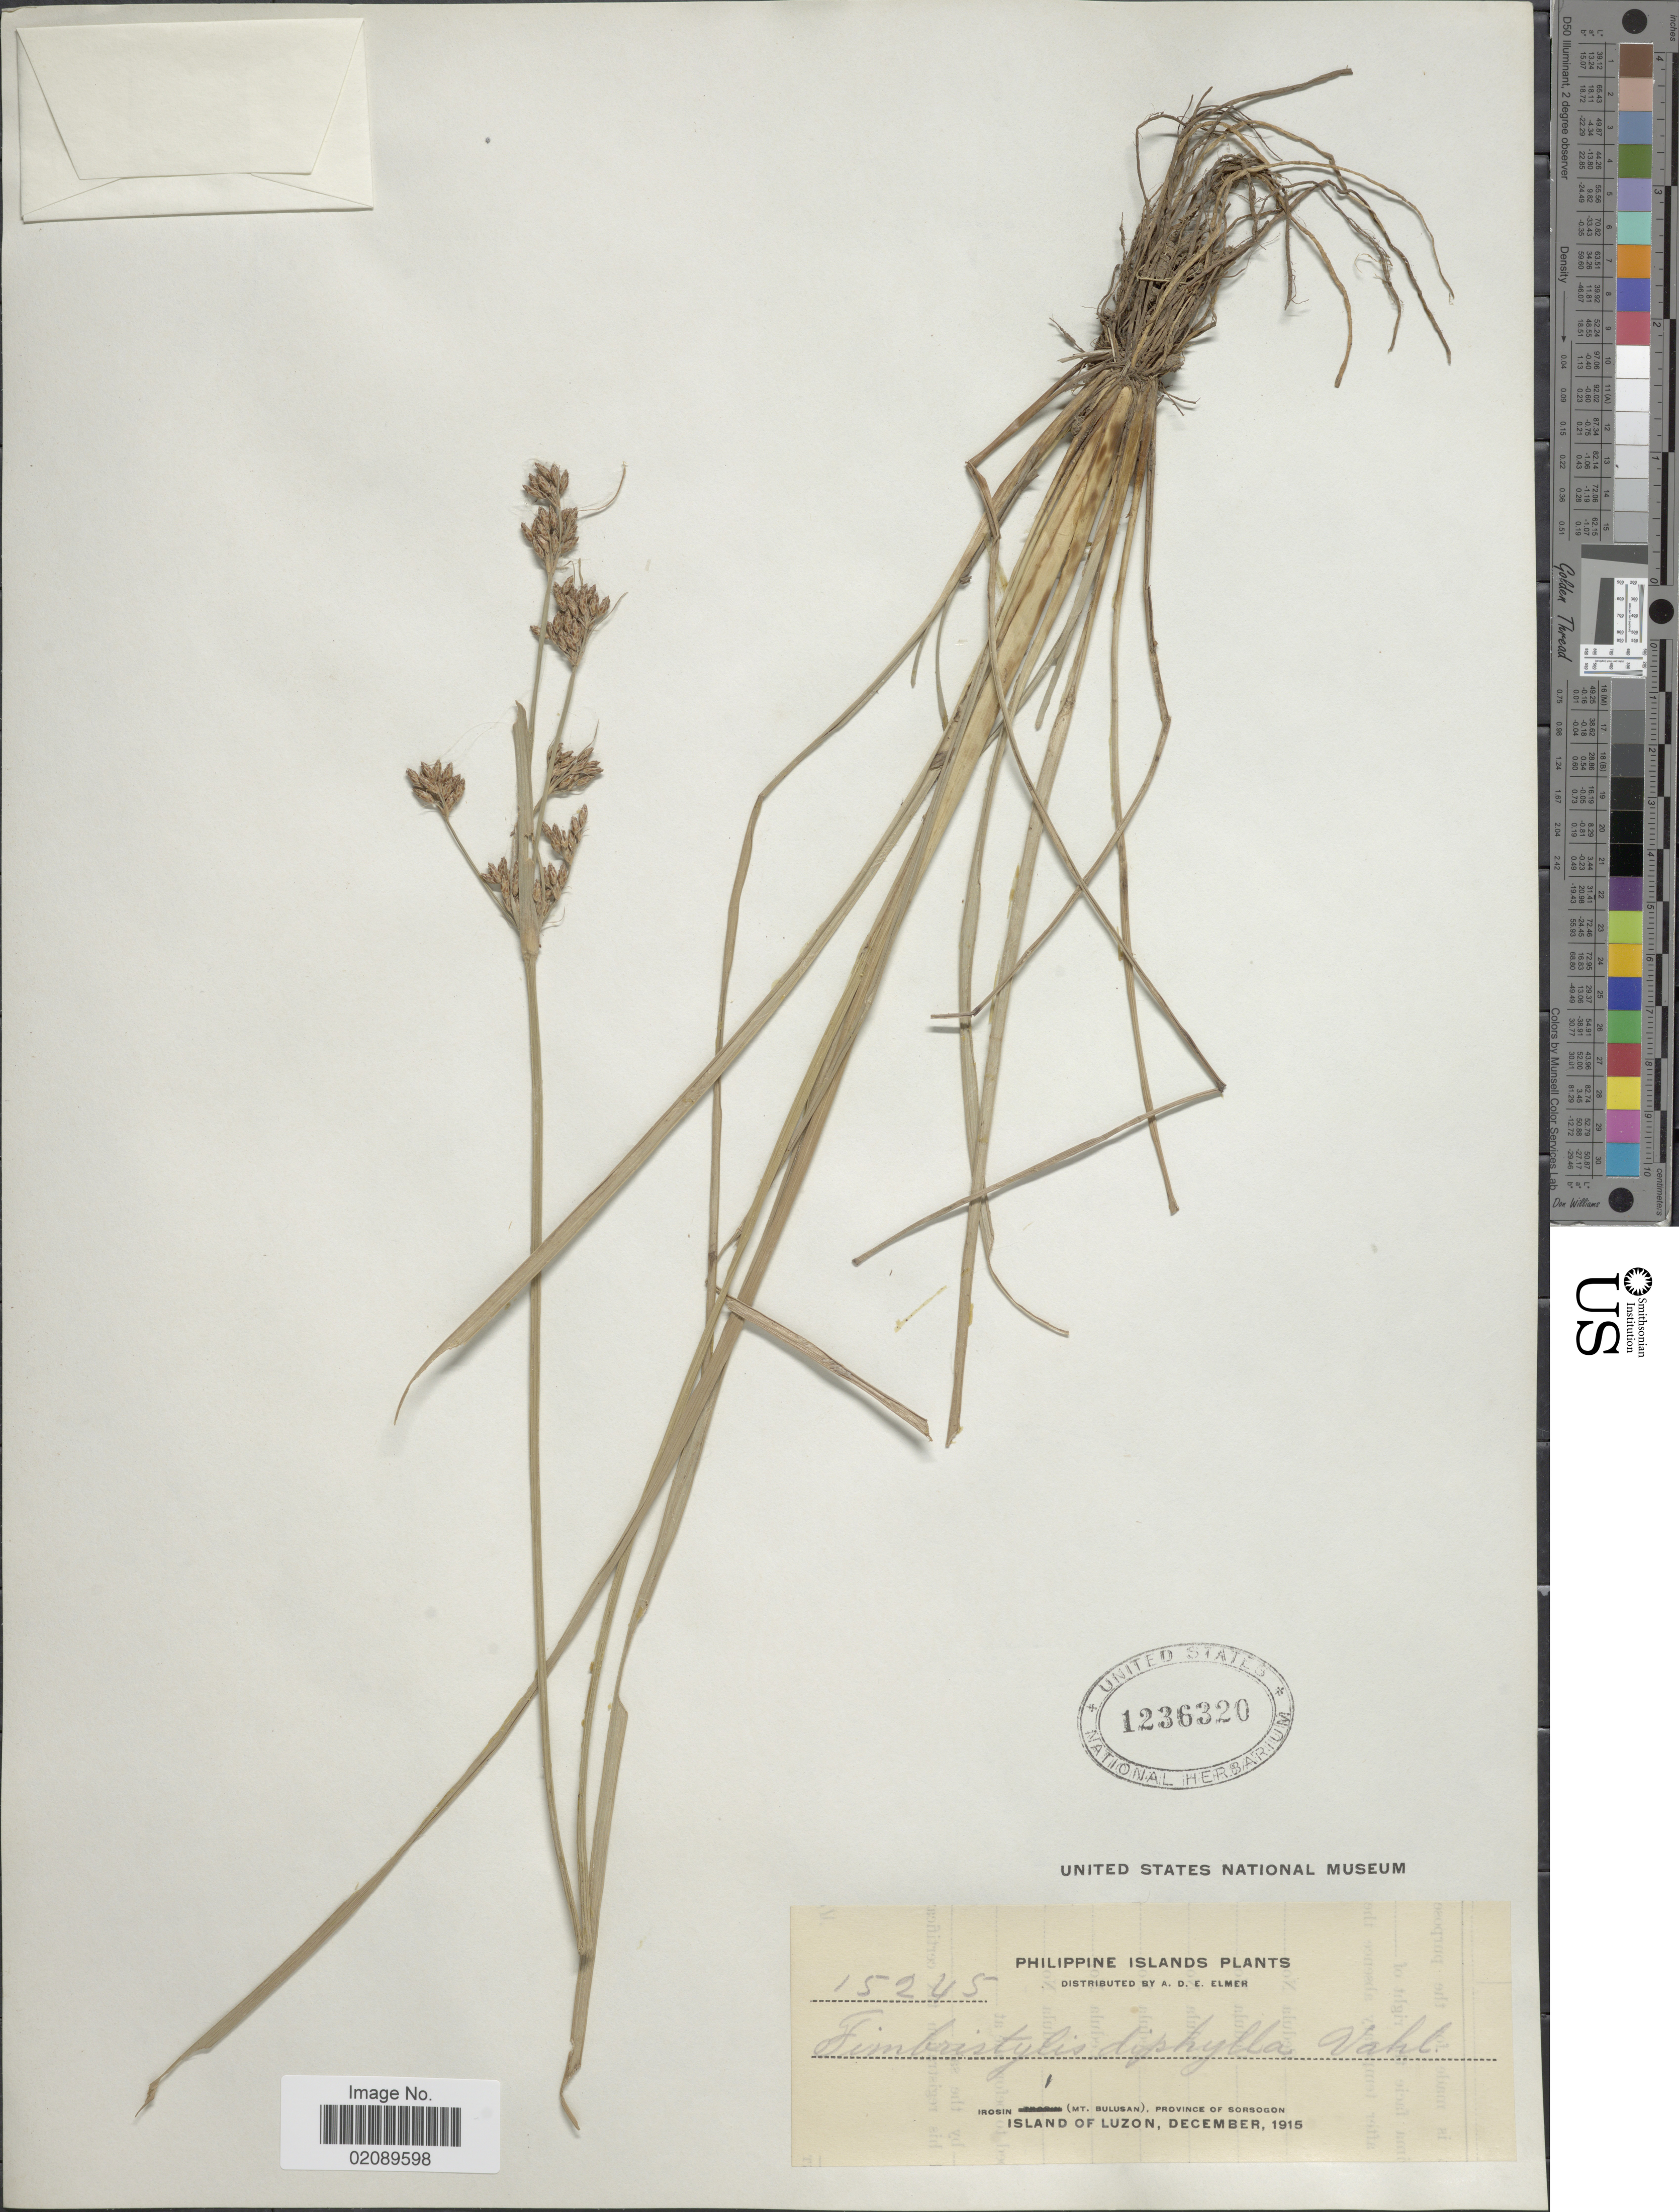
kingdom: Plantae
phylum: Tracheophyta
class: Liliopsida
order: Poales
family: Cyperaceae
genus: Fimbristylis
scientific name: Fimbristylis annua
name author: (All.) Roem. & Schult.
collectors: A. D. E. Elmer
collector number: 15245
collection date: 1915-12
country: Philippines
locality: Philippine Islands, Irosin (Mt. Bulusan), Province of Sorsogon, Island of Luzon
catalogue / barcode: US 1236320